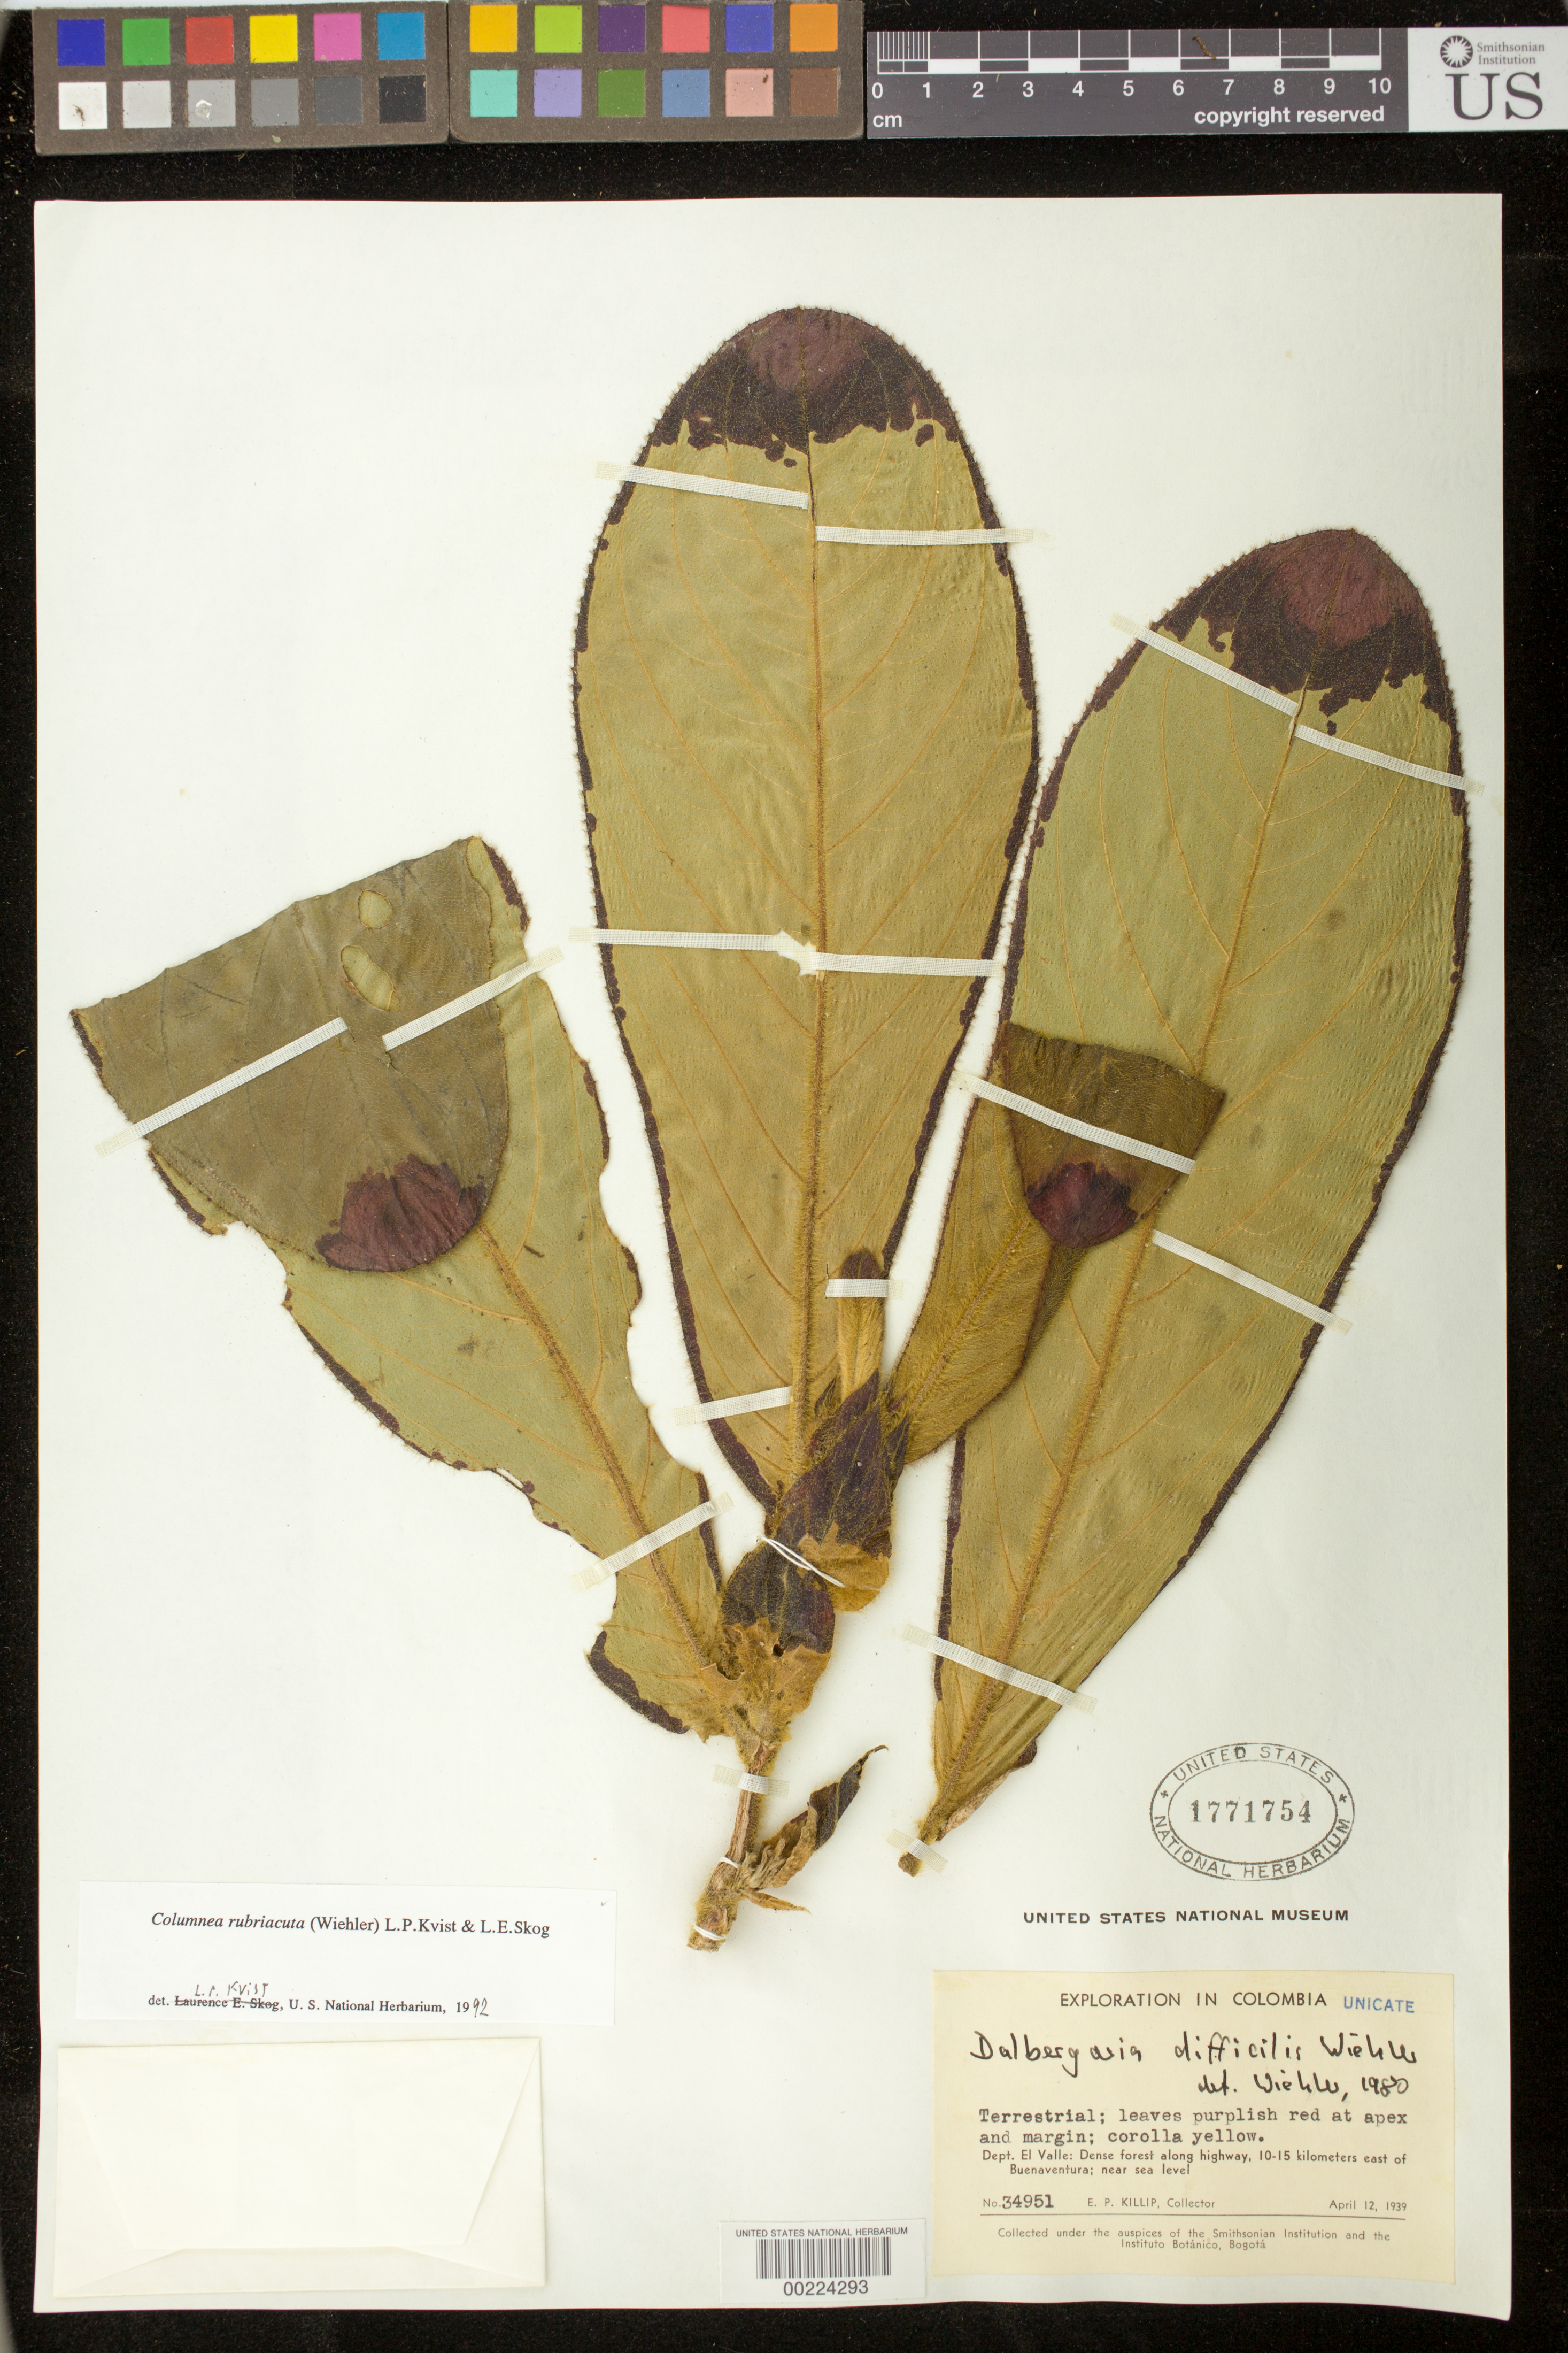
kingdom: Plantae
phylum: Tracheophyta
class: Magnoliopsida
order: Lamiales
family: Gesneriaceae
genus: Columnea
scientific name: Columnea rubriacuta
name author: (Wiehler) L.P. Kvist & L.E. Skog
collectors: E. P. Killip & et al.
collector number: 34951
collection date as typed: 12 Apr 1939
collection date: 1939-04-12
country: Colombia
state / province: Valle del Cauca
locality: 10-15 km E of Buenaventura, near sea level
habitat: Dense forest along highway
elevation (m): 0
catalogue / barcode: US 1771754